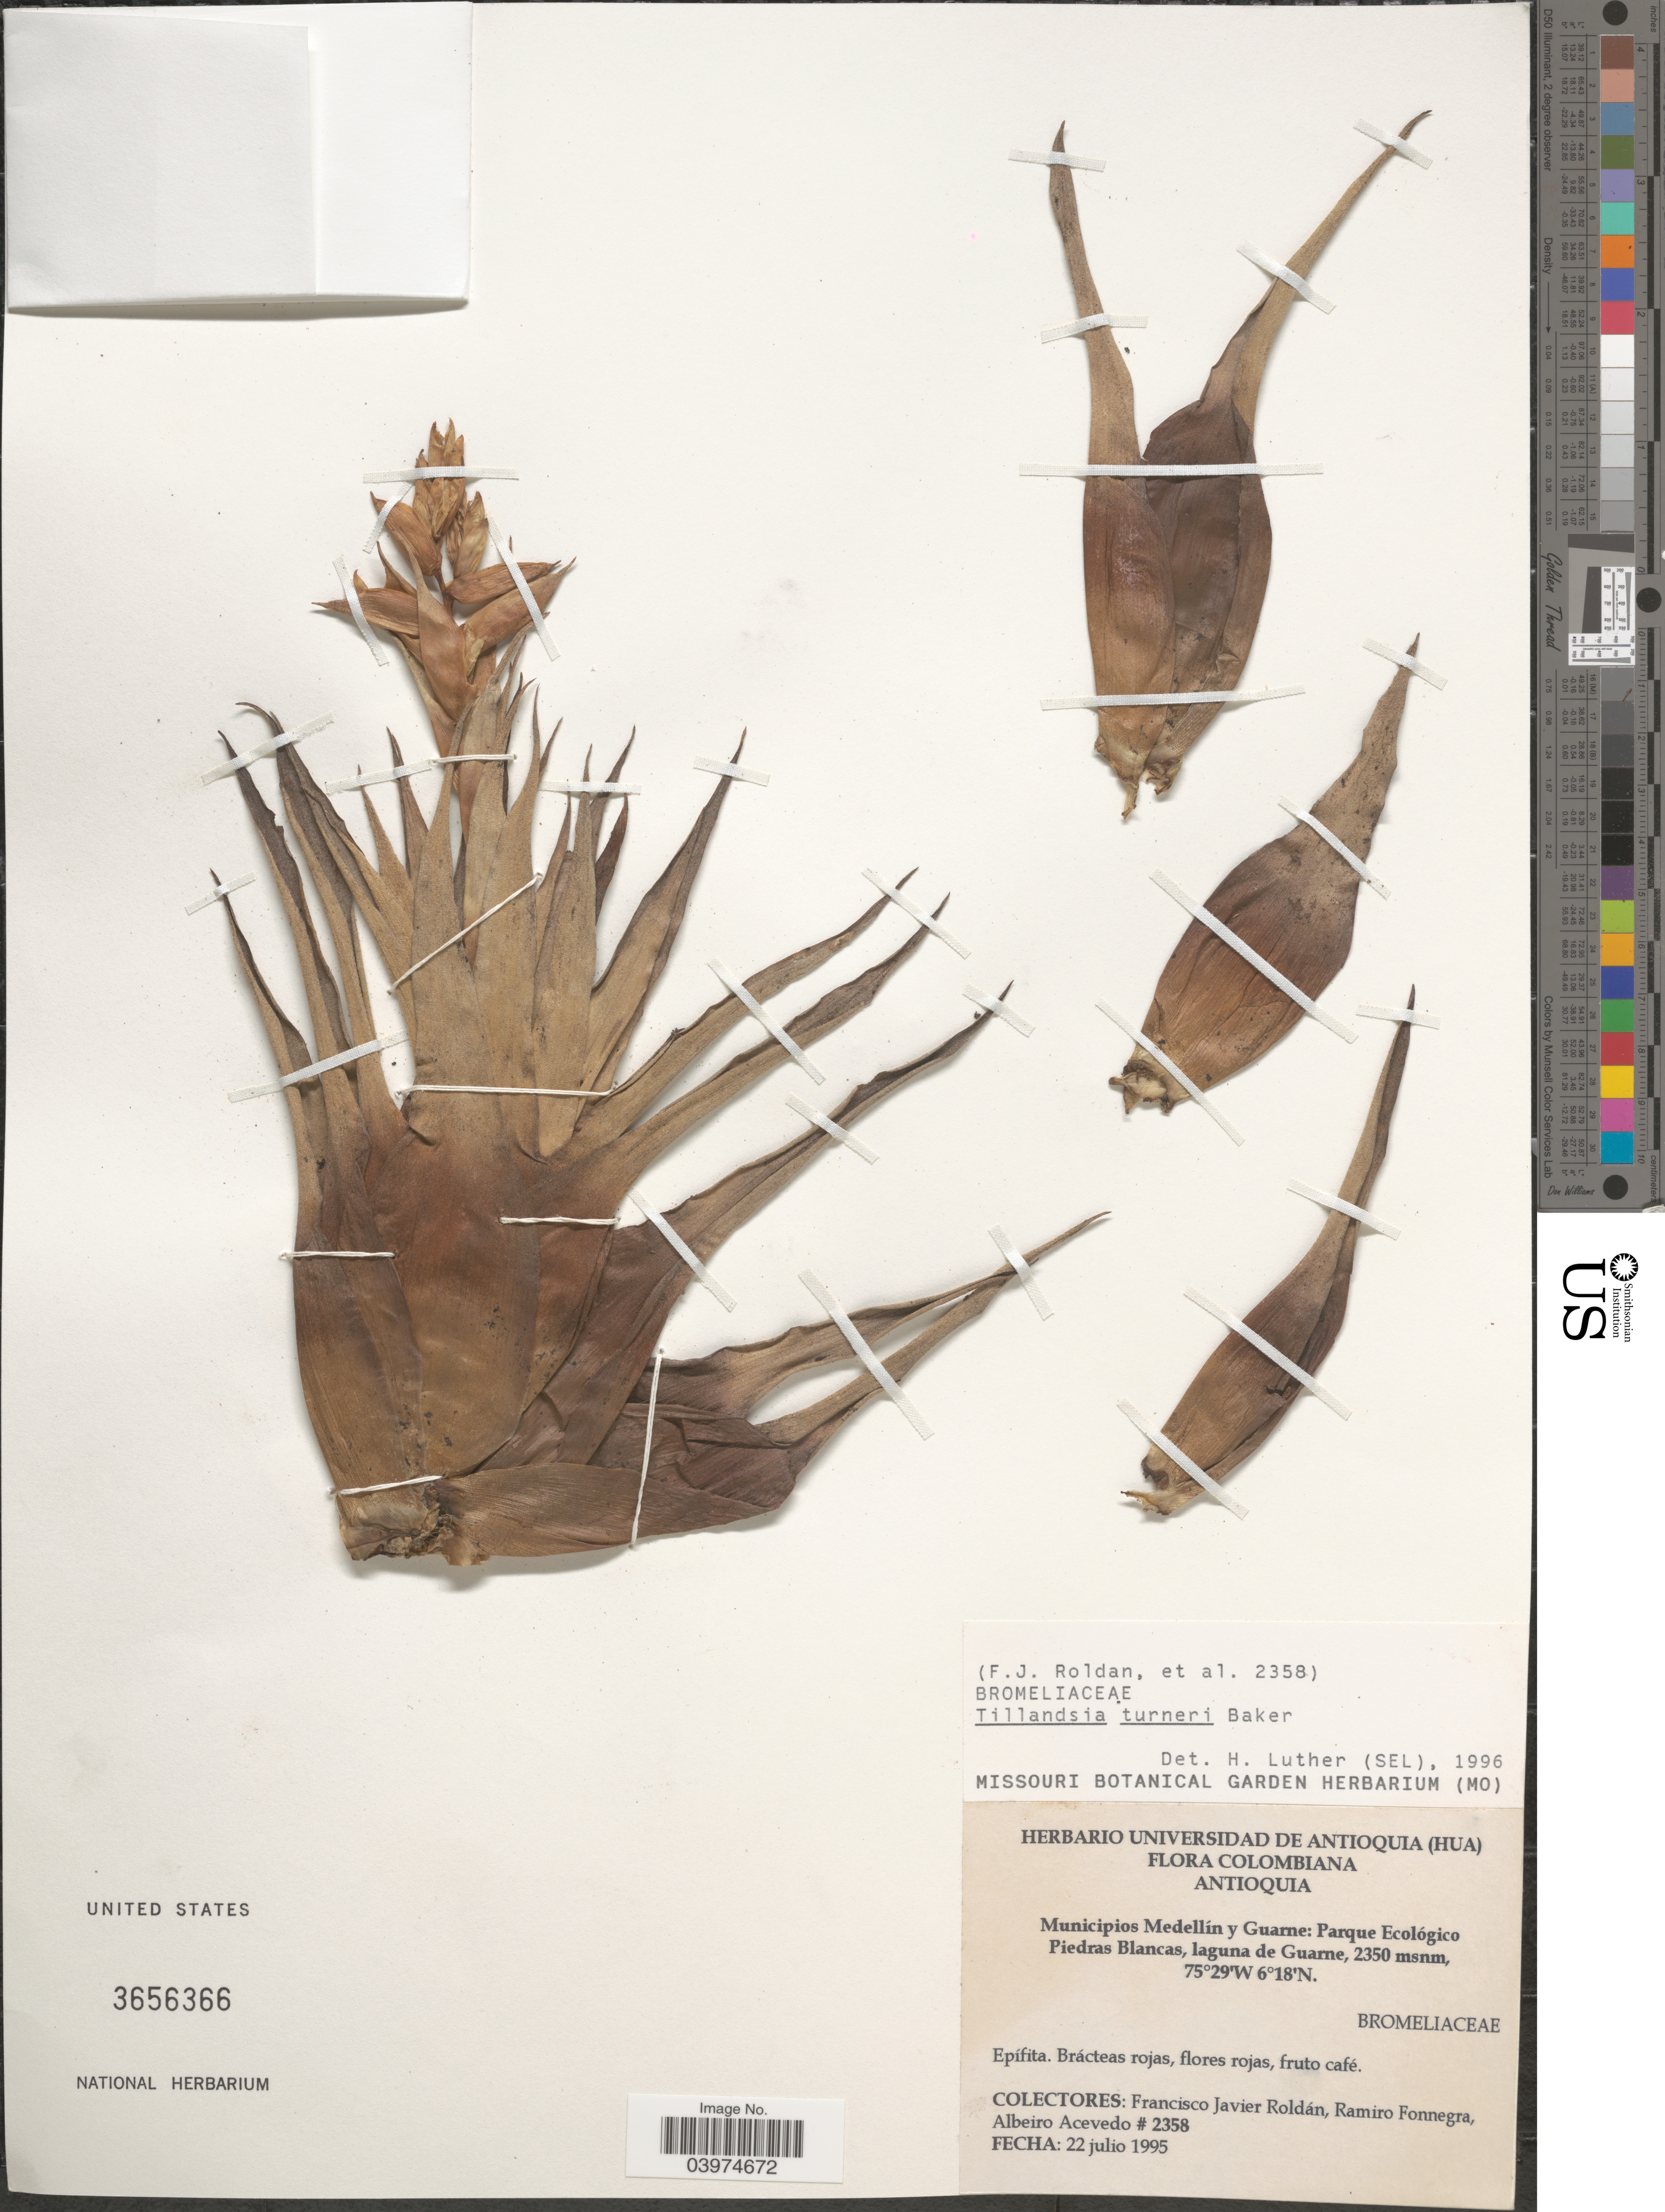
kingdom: Plantae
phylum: Tracheophyta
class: Liliopsida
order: Poales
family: Bromeliaceae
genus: Tillandsia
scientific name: Tillandsia turneri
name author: Baker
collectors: F. J. Roldán, R. Fonnegra G. & A. Acevedo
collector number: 2358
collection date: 1995-07-22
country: Colombia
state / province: Antioquia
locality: Municipios Medellín y Guarne: Parque Ecológico Piedras Blancas, laguna de Guarne.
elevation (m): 2350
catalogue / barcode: US 3656366